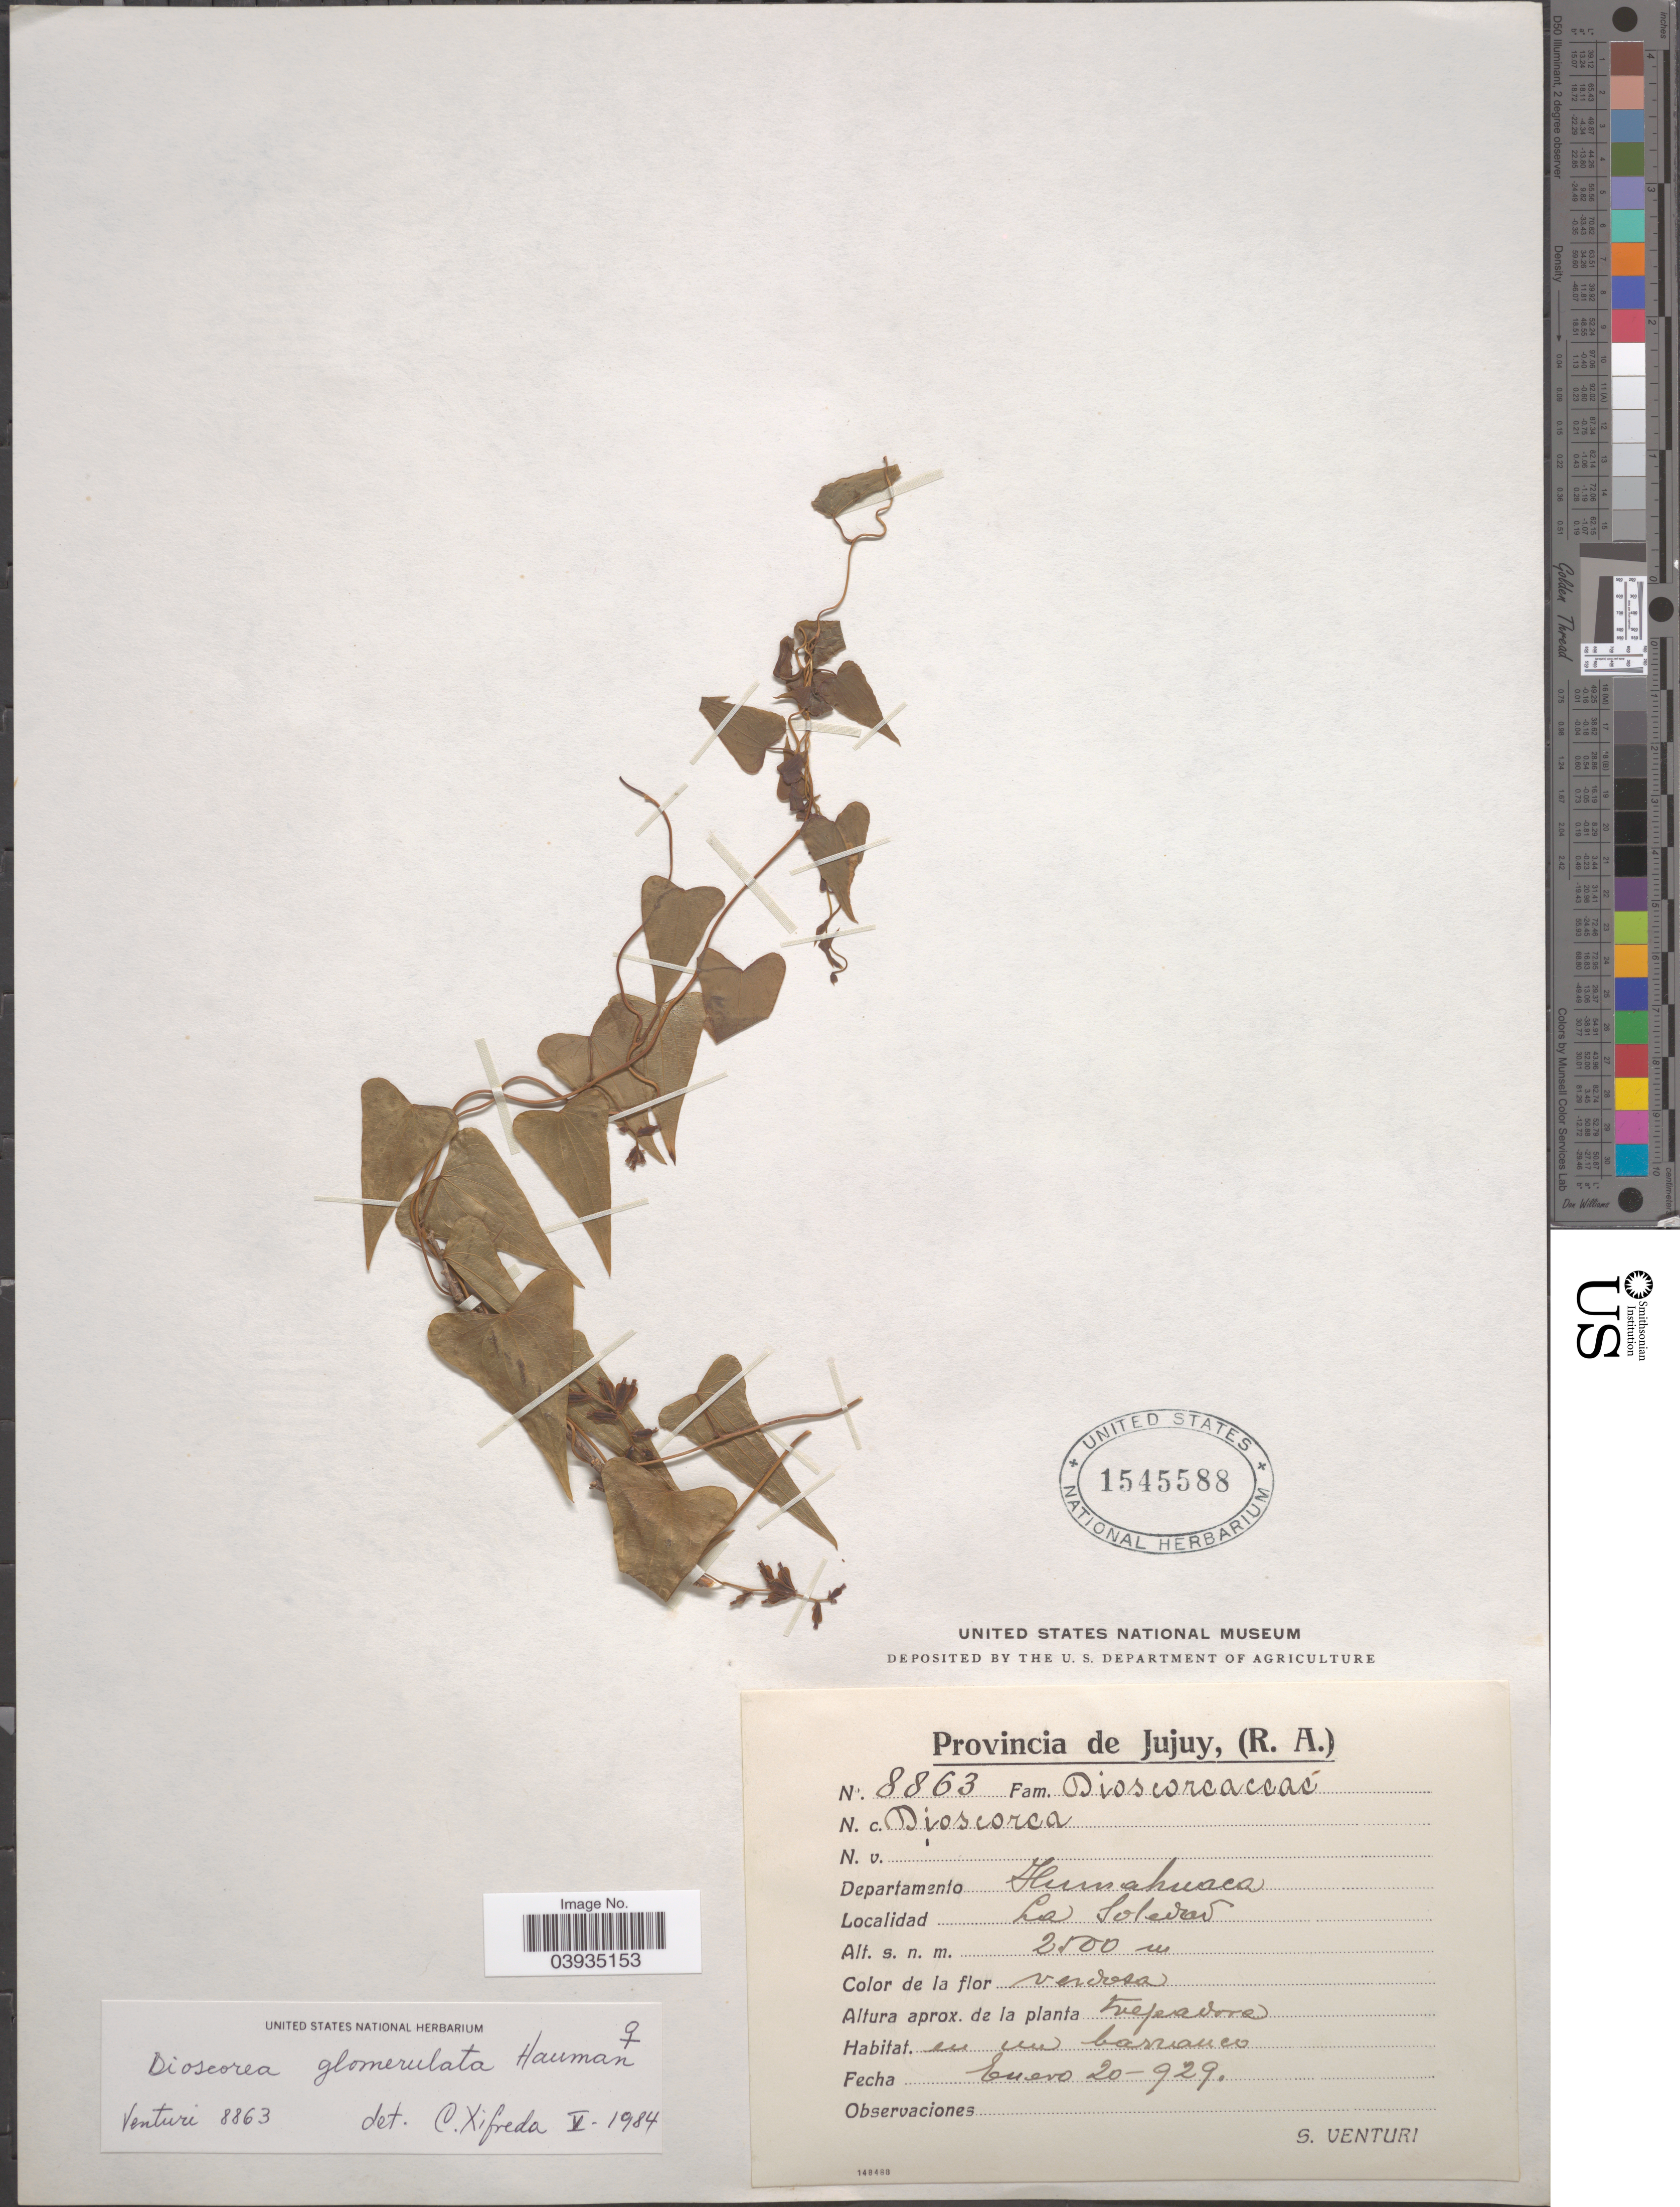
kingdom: Plantae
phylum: Tracheophyta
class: Liliopsida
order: Dioscoreales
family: Dioscoreaceae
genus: Dioscorea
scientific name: Dioscorea glomerulata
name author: Hauman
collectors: S. Venturi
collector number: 8863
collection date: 1929-01-20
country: Argentina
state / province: Jujuy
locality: Departamento Humahuaca. La Soledad.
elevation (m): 2500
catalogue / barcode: US 1545588